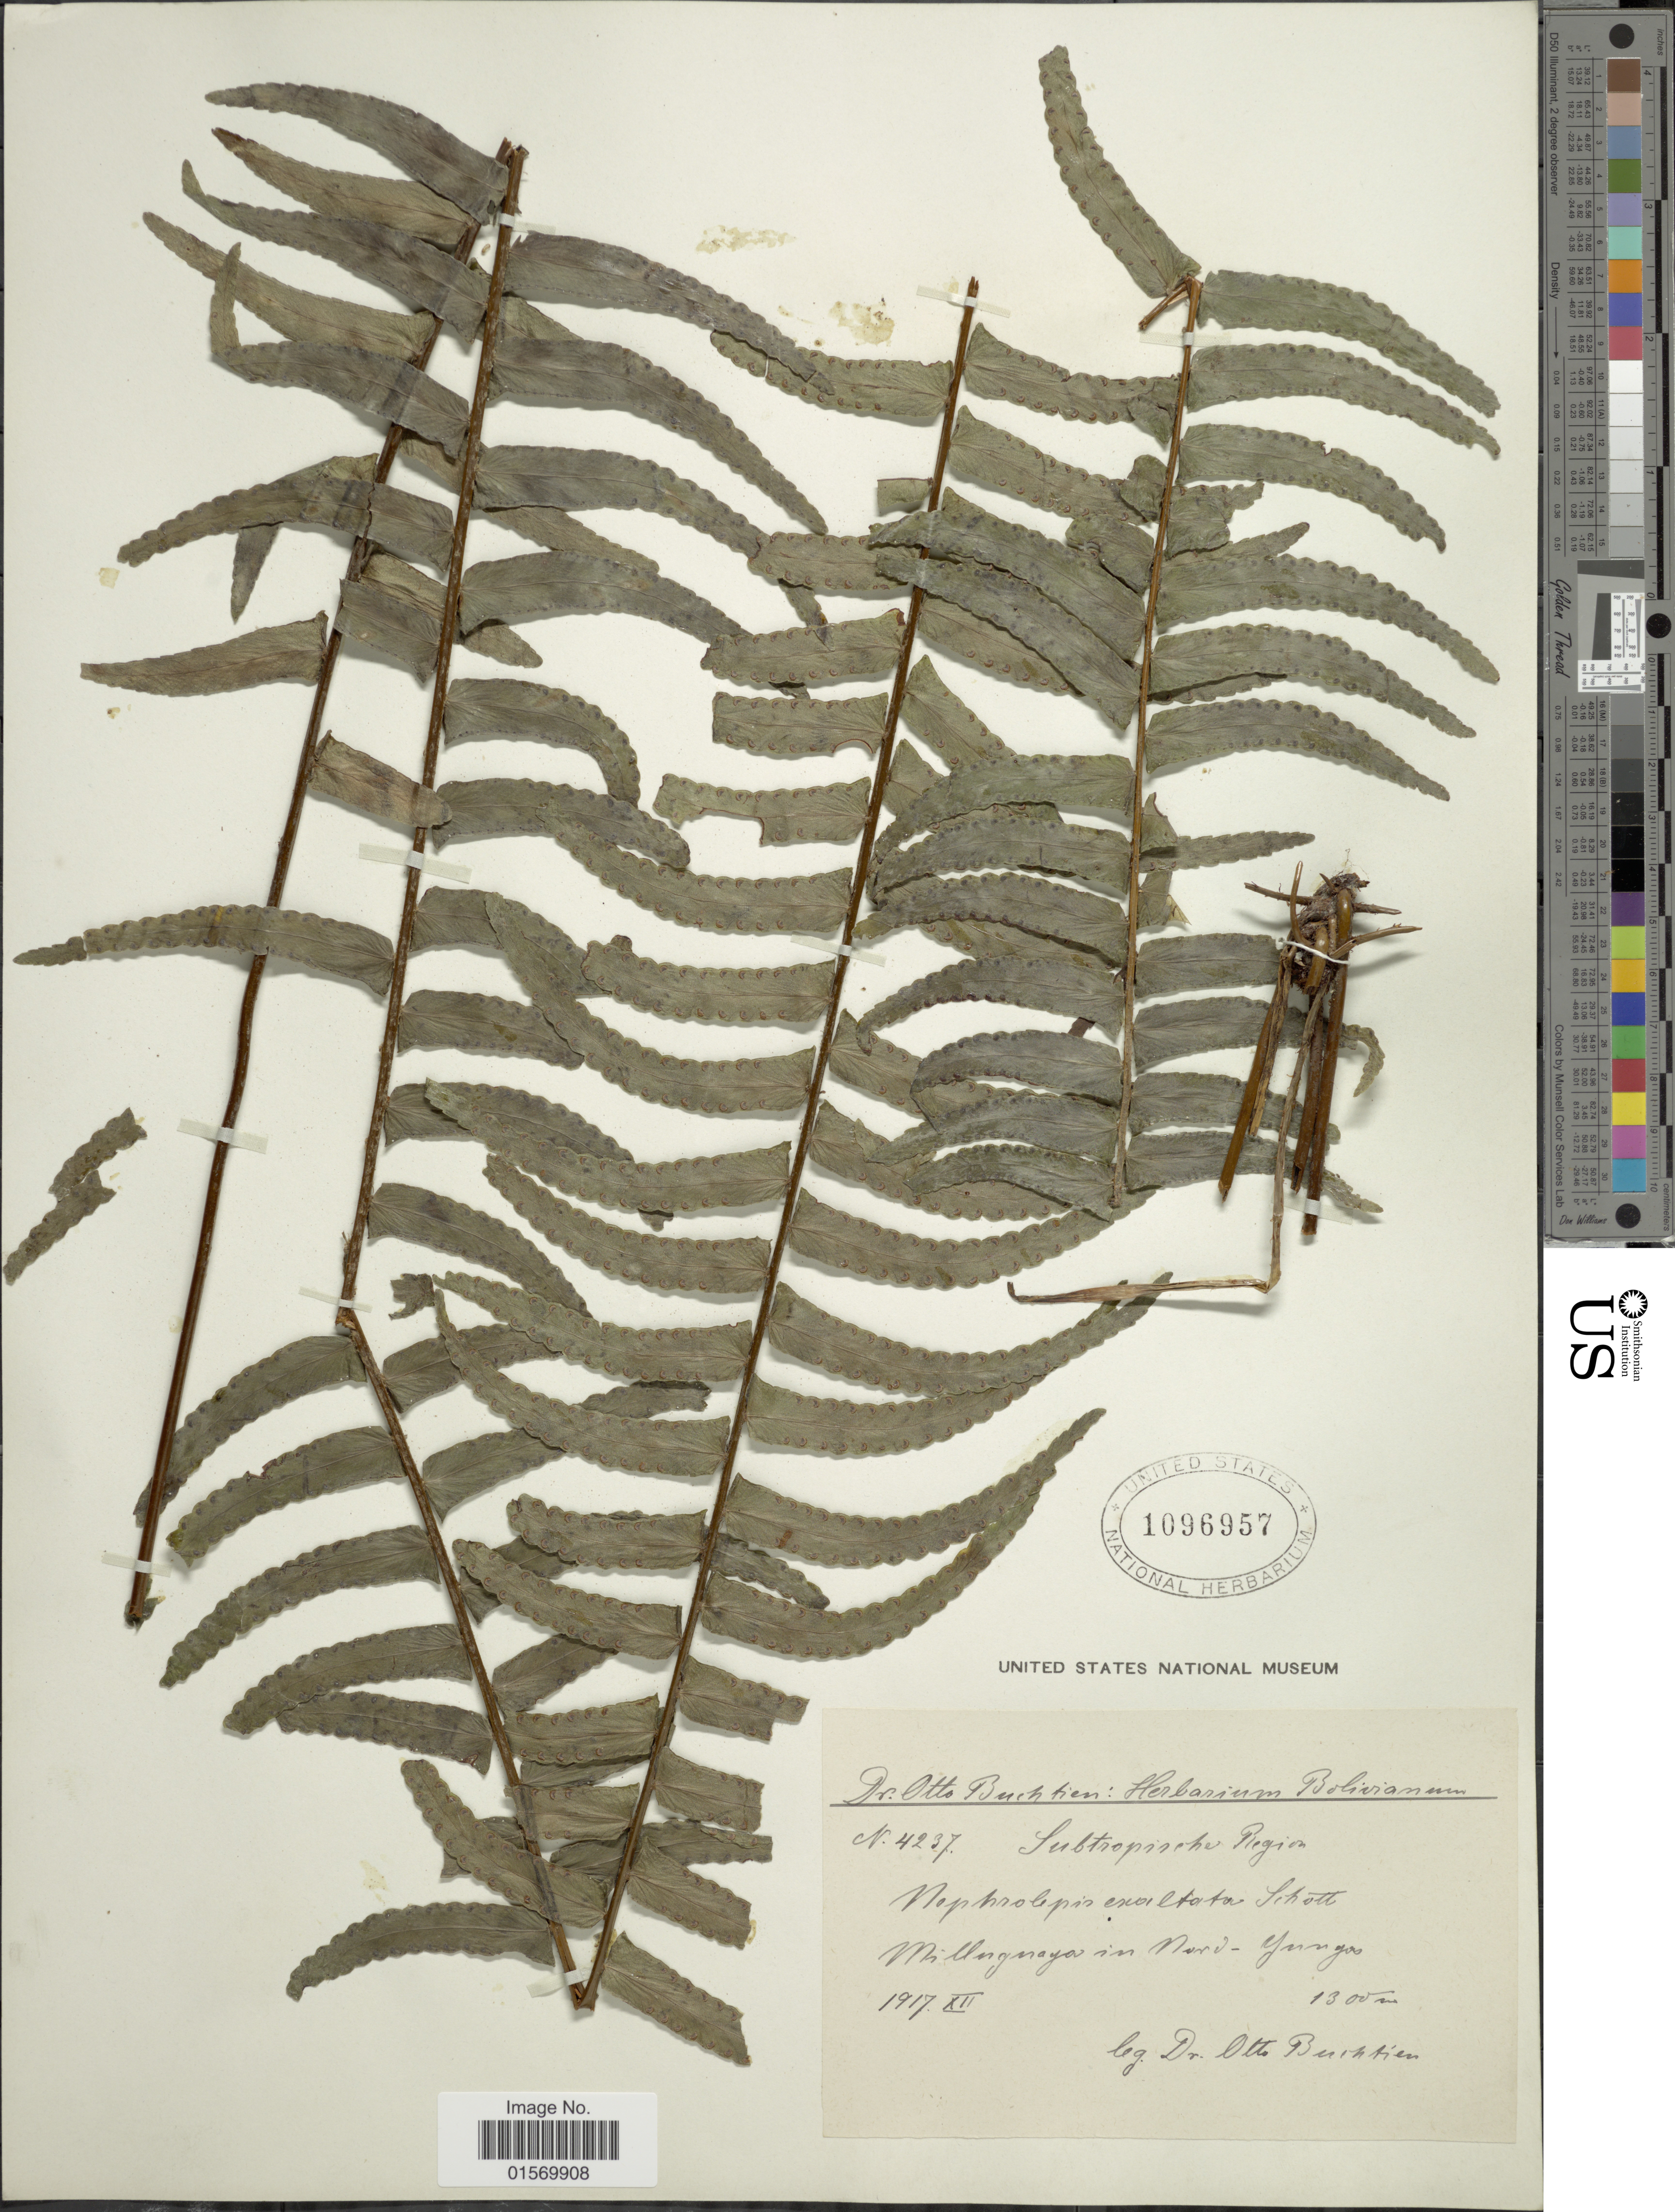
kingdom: Plantae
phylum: Tracheophyta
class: Polypodiopsida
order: Polypodiales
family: Nephrolepidaceae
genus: Nephrolepis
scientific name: Nephrolepis pendula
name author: (Raddi) J. Sm.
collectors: O. Buchtien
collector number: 4237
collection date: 1917-12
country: Bolivia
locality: Millugnaya in Nord-Yungas. Subtropische region.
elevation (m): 1300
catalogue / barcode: US 1096957